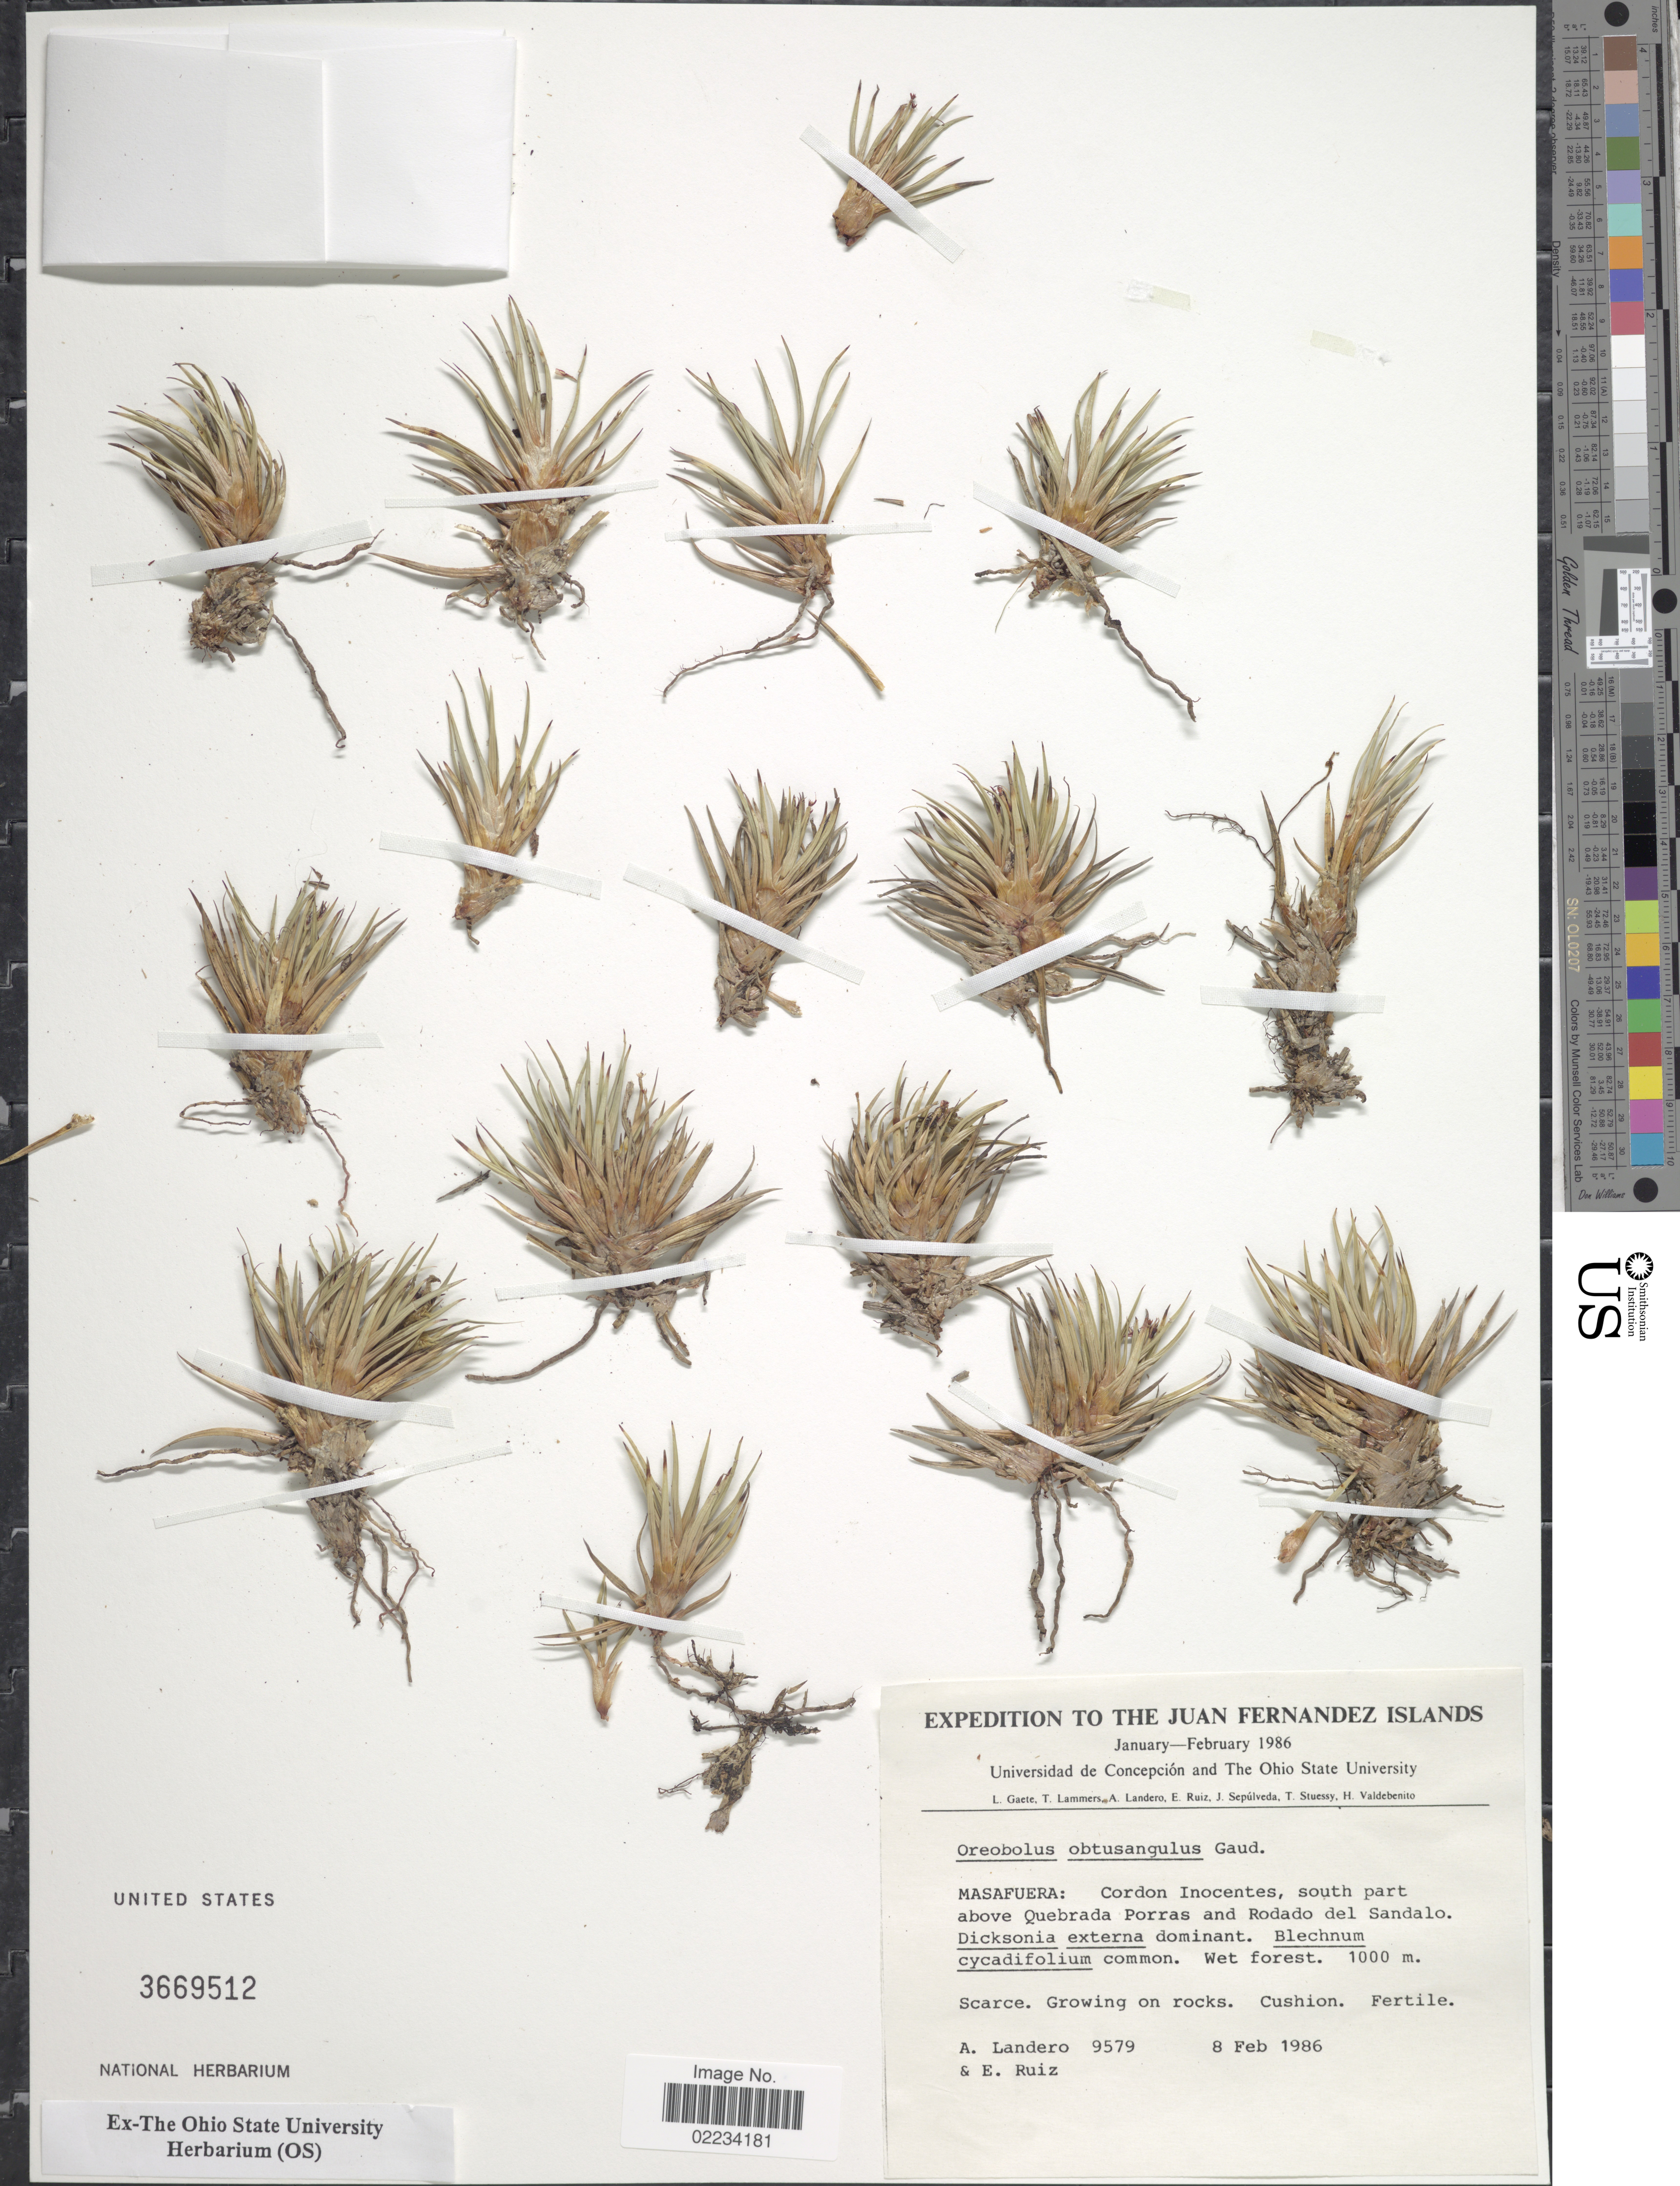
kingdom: Plantae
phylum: Tracheophyta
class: Liliopsida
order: Poales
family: Cyperaceae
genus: Oreobolus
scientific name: Oreobolus obtusangulus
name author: Gaudich.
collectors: A. Landero & E. Ruiz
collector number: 9579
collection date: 1986-02-08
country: Chile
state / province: Valparaíso (V)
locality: To The Juan Fernandez Islands, Masafuera: Cordon Inocentes, south part above Quebrada Porras and Rodado del Sandalo. Wet forest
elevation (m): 1000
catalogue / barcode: US 3669512